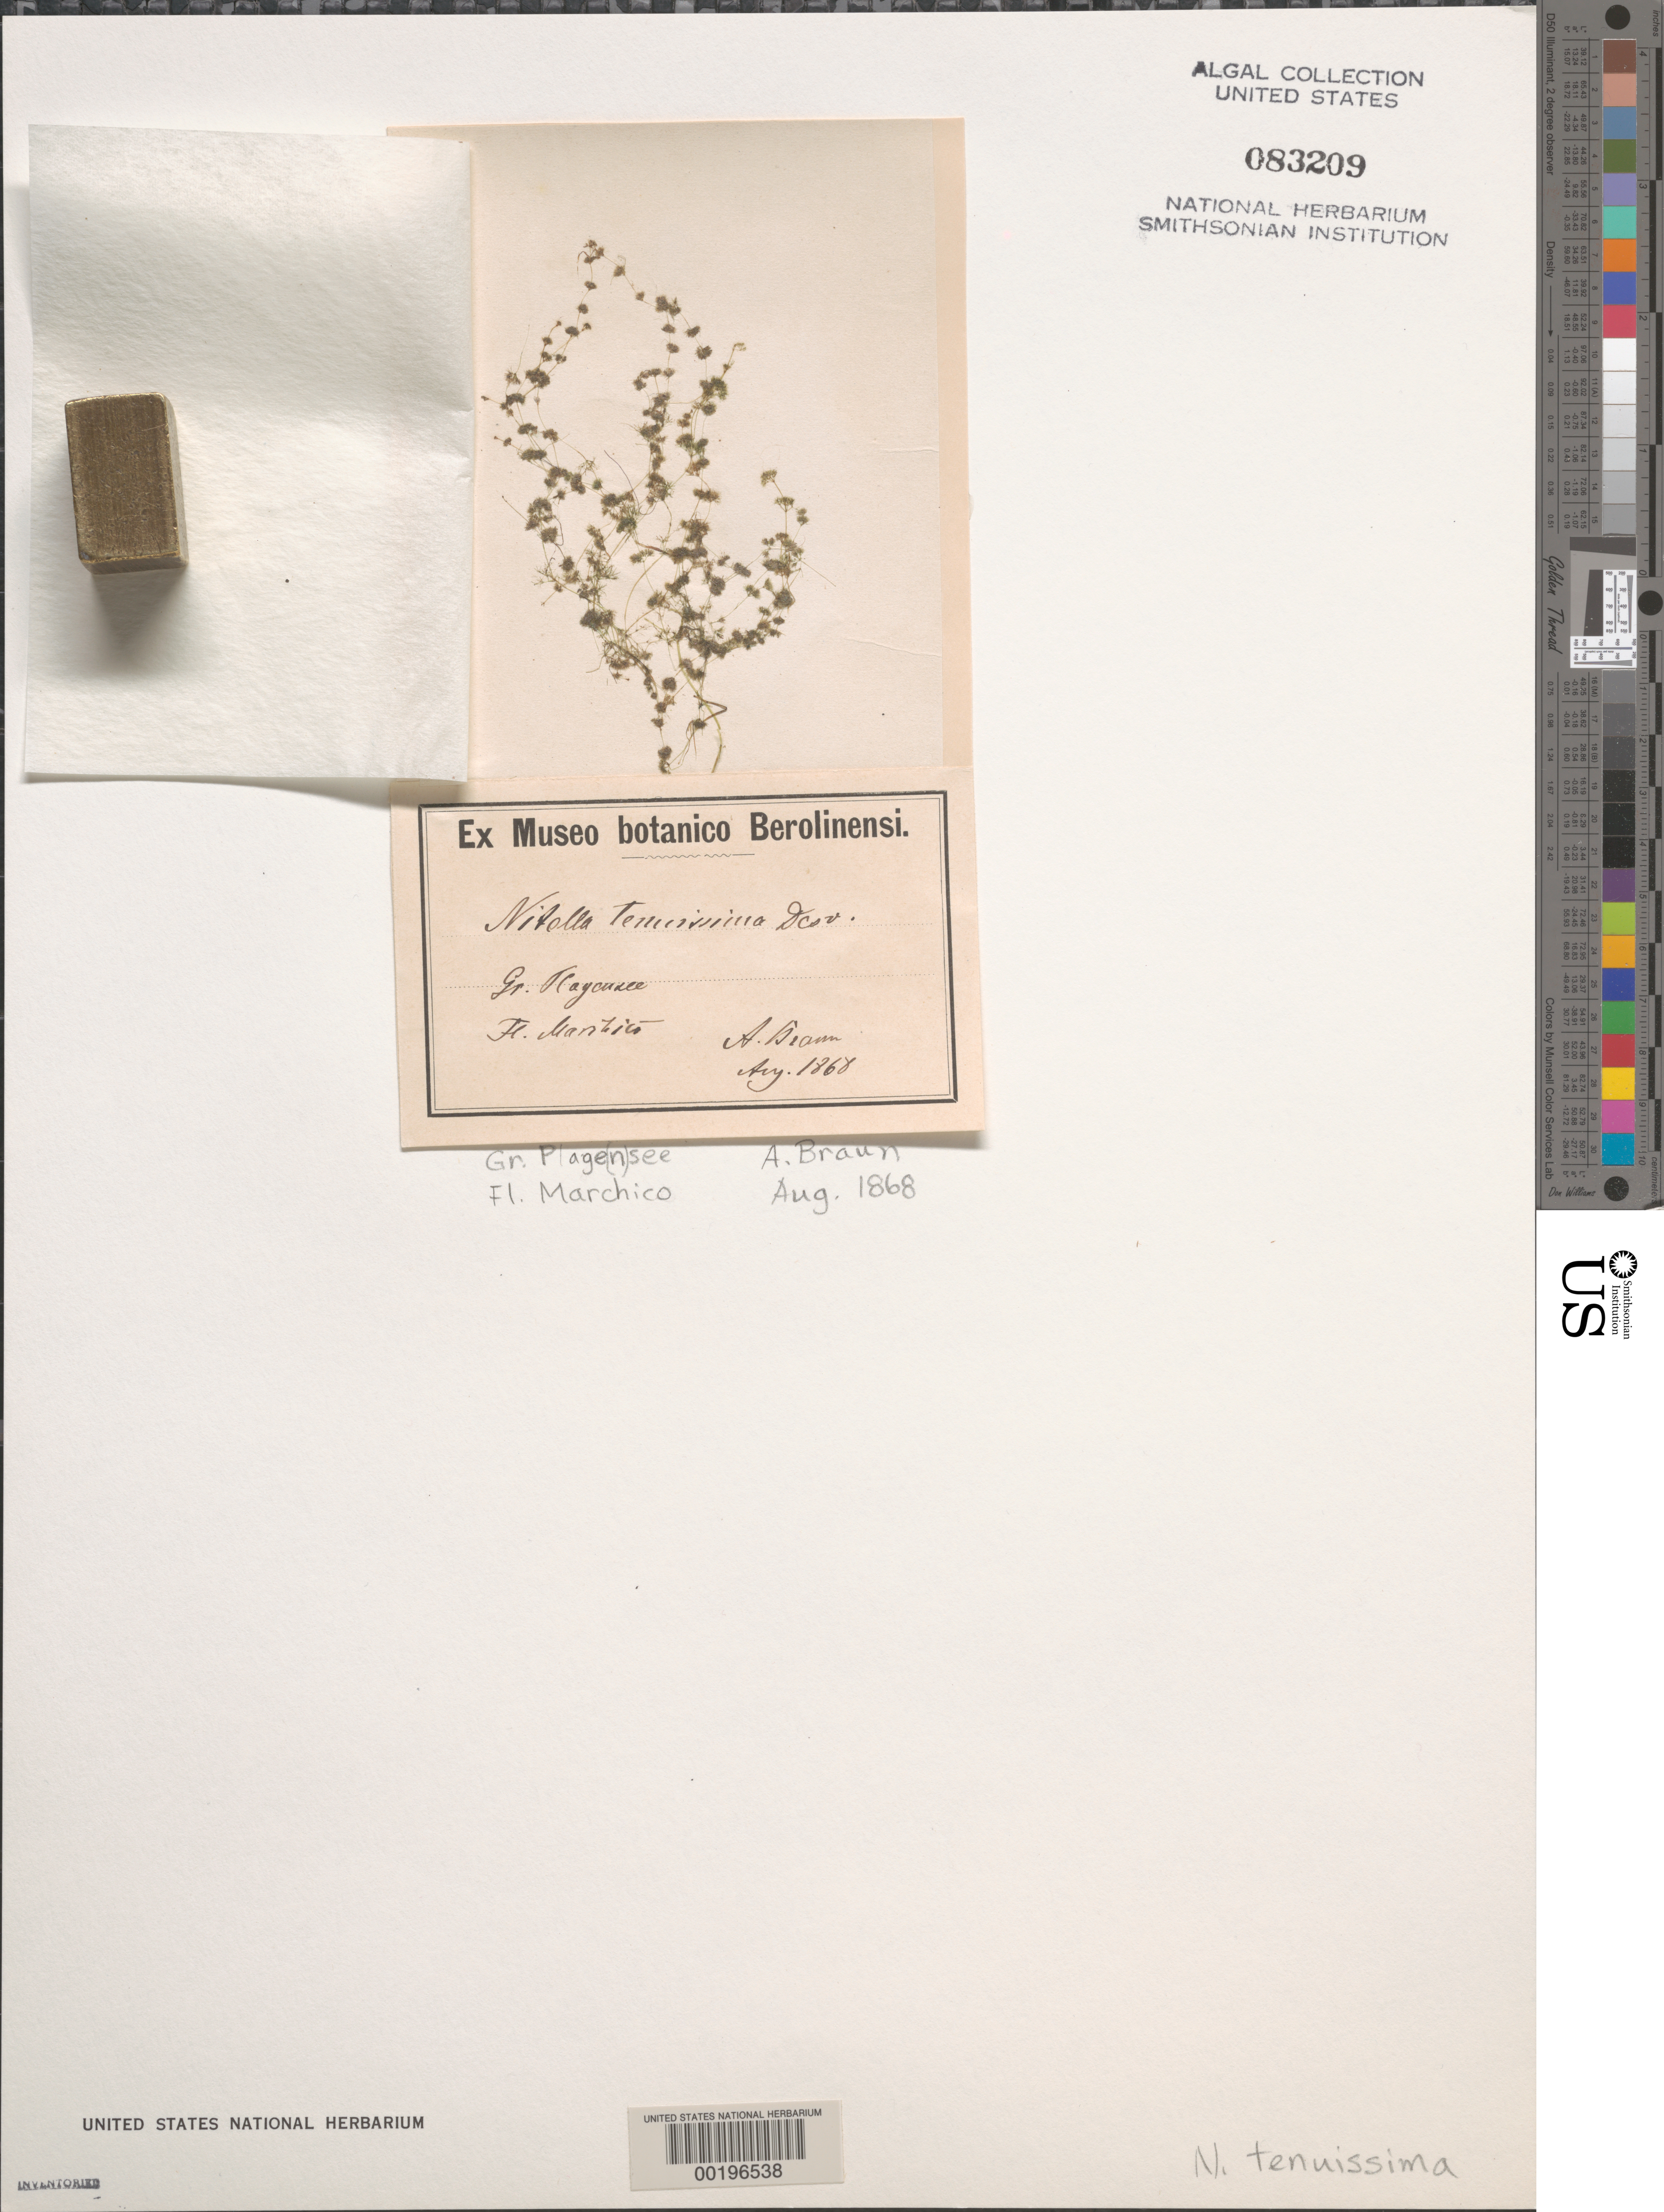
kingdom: Plantae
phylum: Charophyta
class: Charophyceae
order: Charales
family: Characeae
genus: Nitella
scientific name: Nitella tenuissima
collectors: A. Braun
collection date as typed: Aug 1868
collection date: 1868-08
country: Germany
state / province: Brandenburg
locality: Grosser plagesee (gr. plagensee)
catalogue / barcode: US 83209